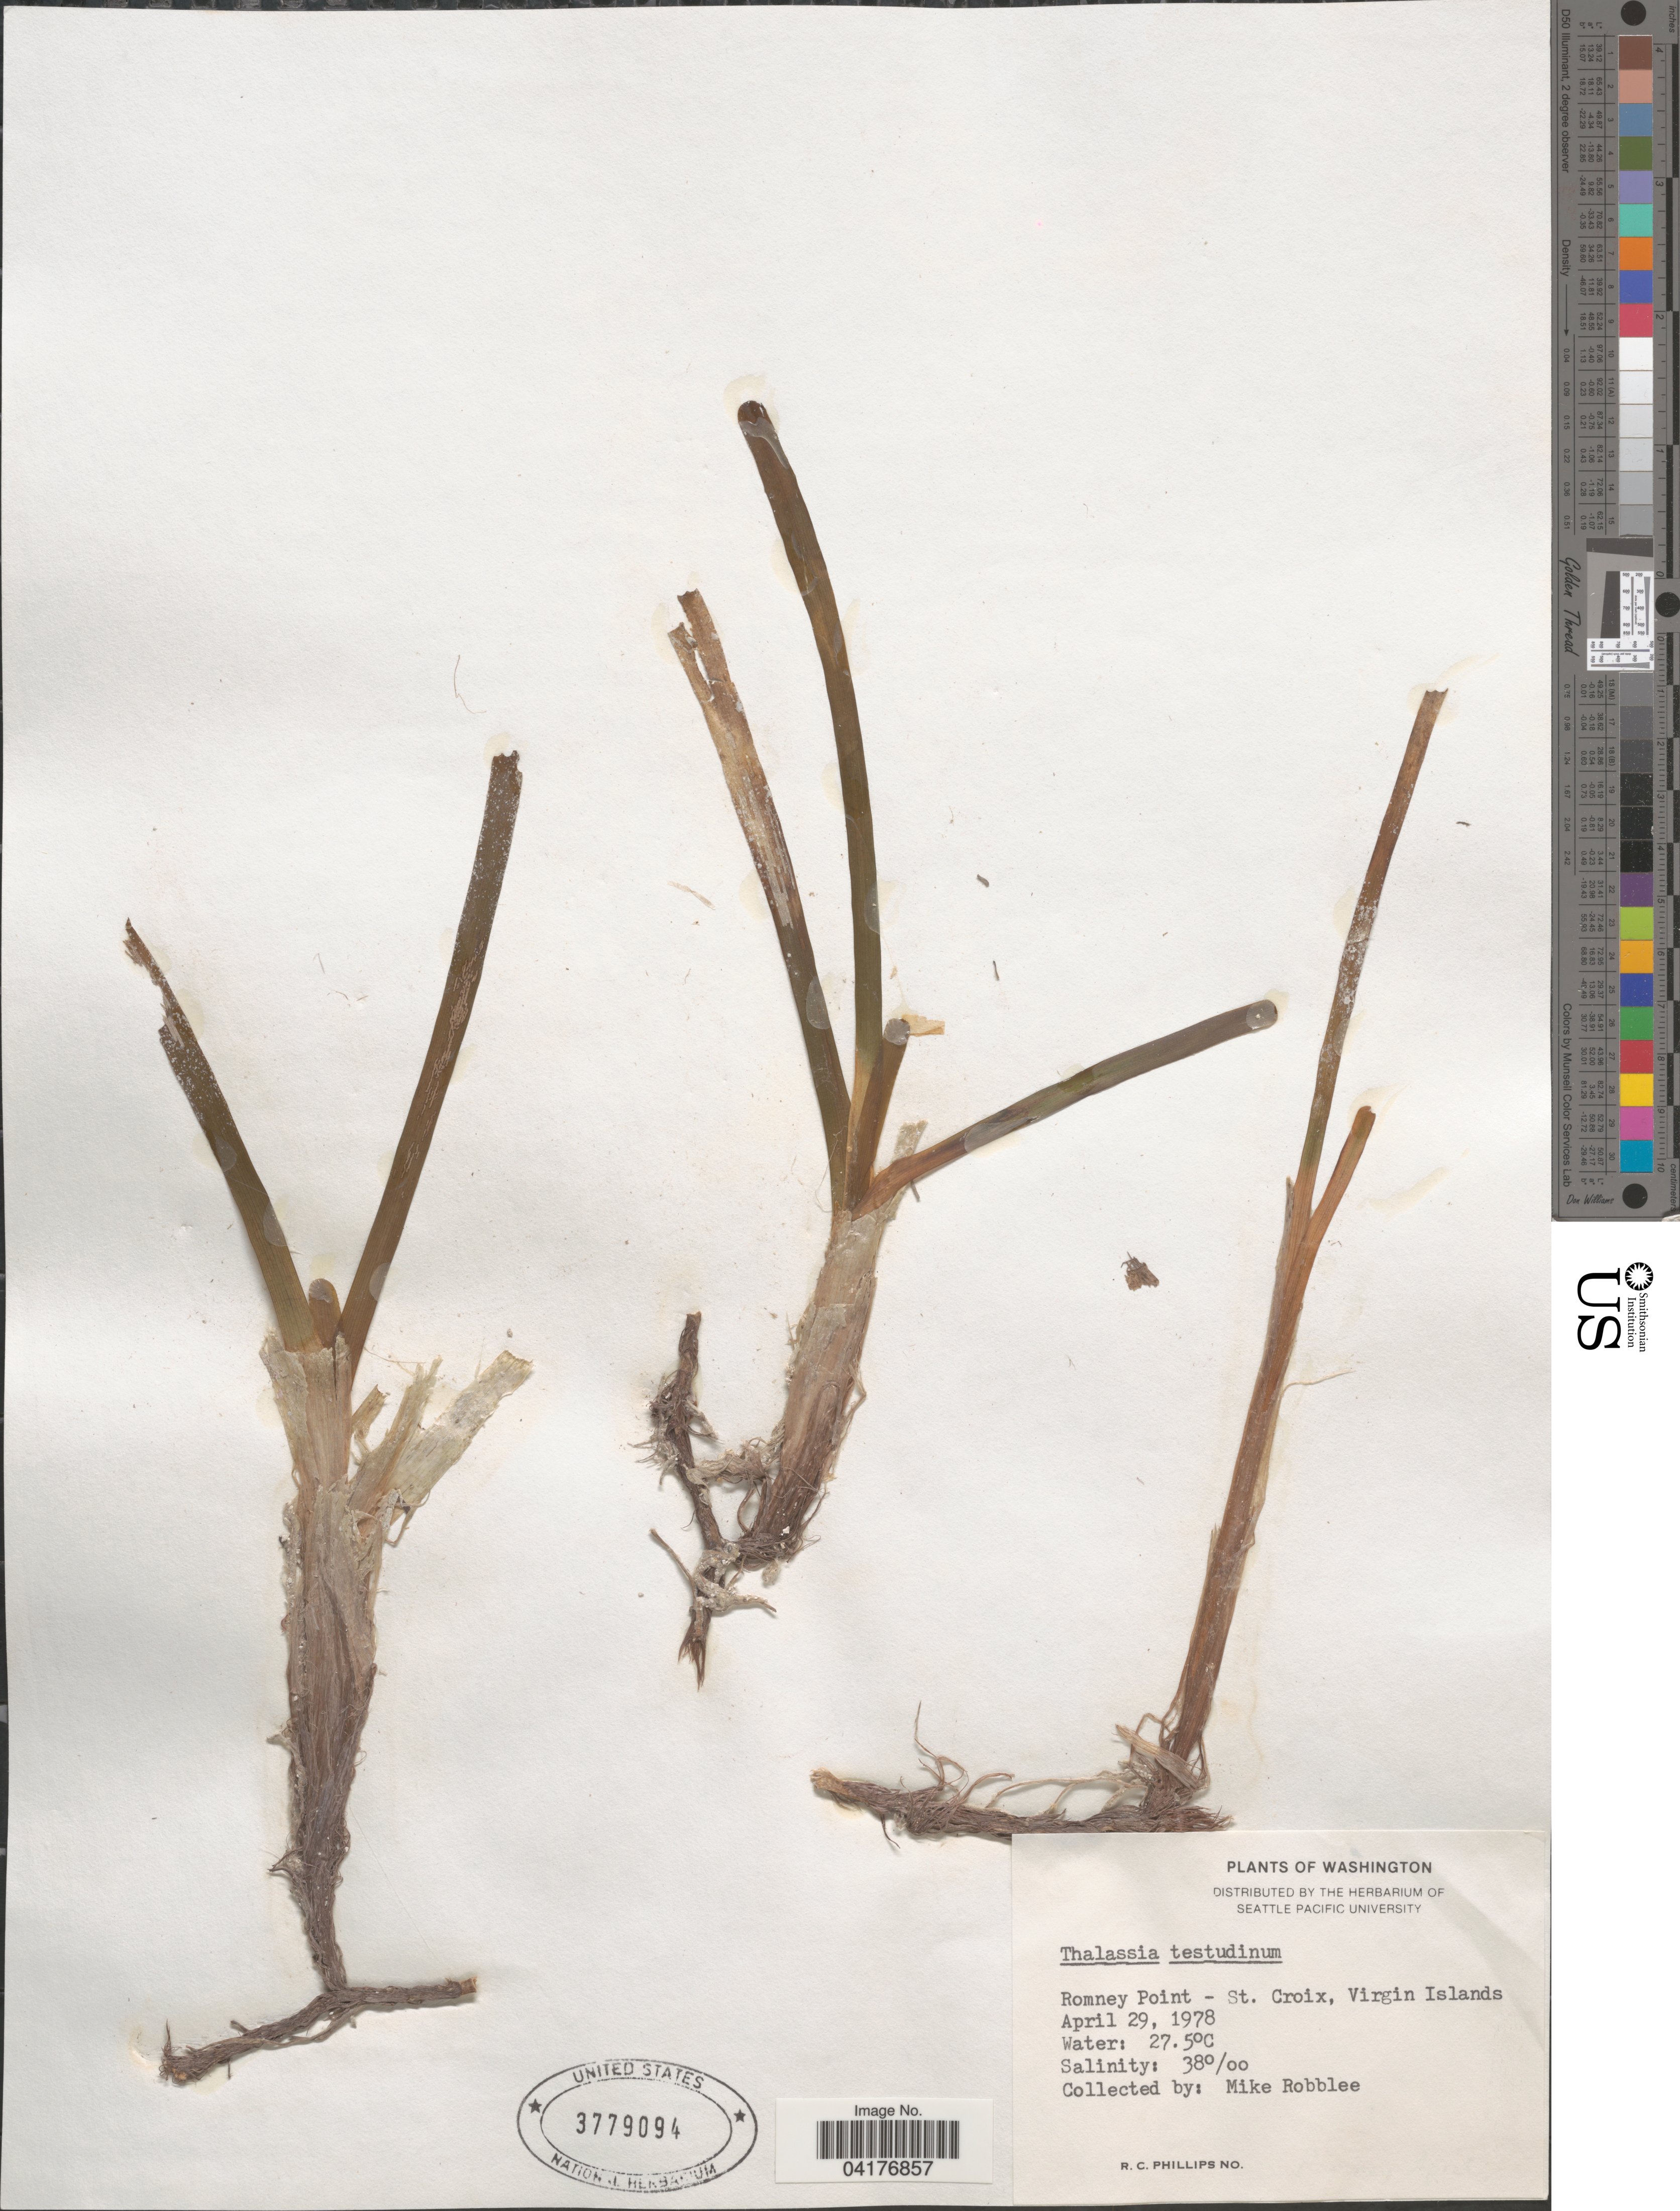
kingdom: Plantae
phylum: Tracheophyta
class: Liliopsida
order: Alismatales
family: Hydrocharitaceae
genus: Thalassia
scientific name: Thalassia testudinum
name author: Banks & Sol. ex K.D. Koenig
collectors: M. Robblee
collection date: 1978-04-29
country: U.S. Virgin Islands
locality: Romney Point - St. Croix, Virgin Islands.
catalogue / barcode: US 3779094